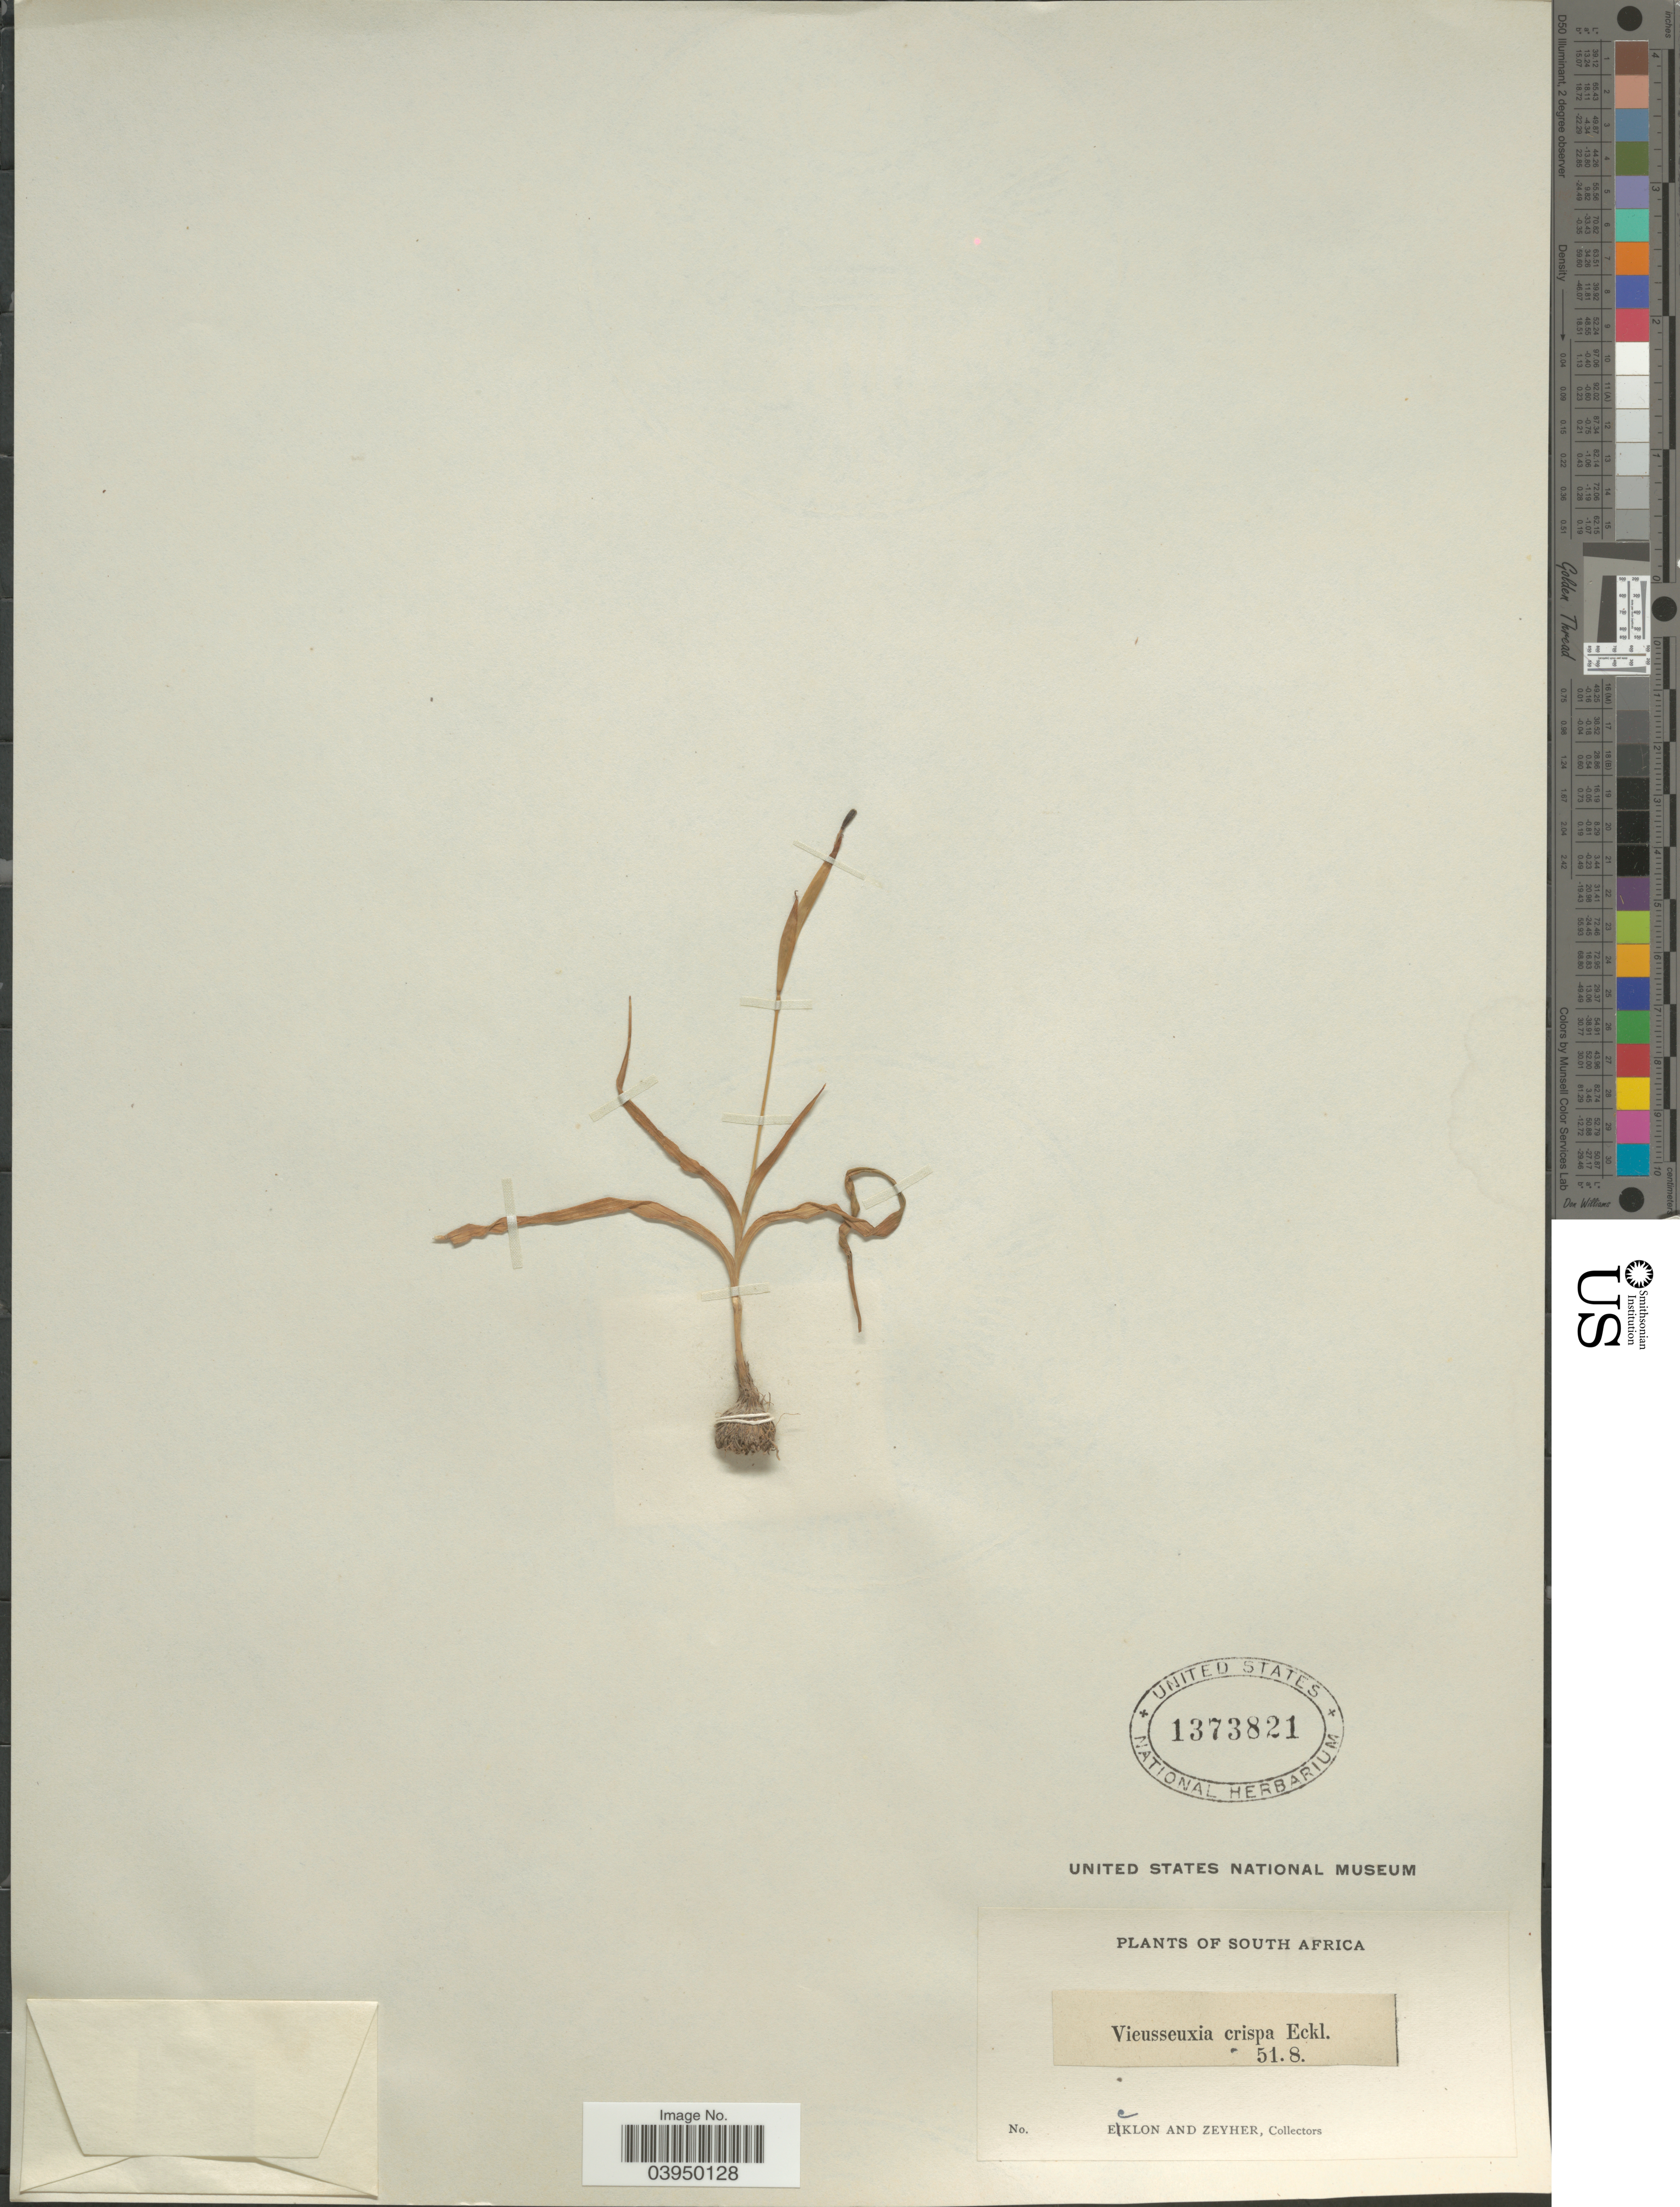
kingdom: Plantae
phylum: Tracheophyta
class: Liliopsida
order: Asparagales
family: Iridaceae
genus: Moraea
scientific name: Moraea fergusoniae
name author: L. Bolus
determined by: Strong, Mark T.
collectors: -. Ecklon & -. Zeyher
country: South Africa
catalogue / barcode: US 1373821